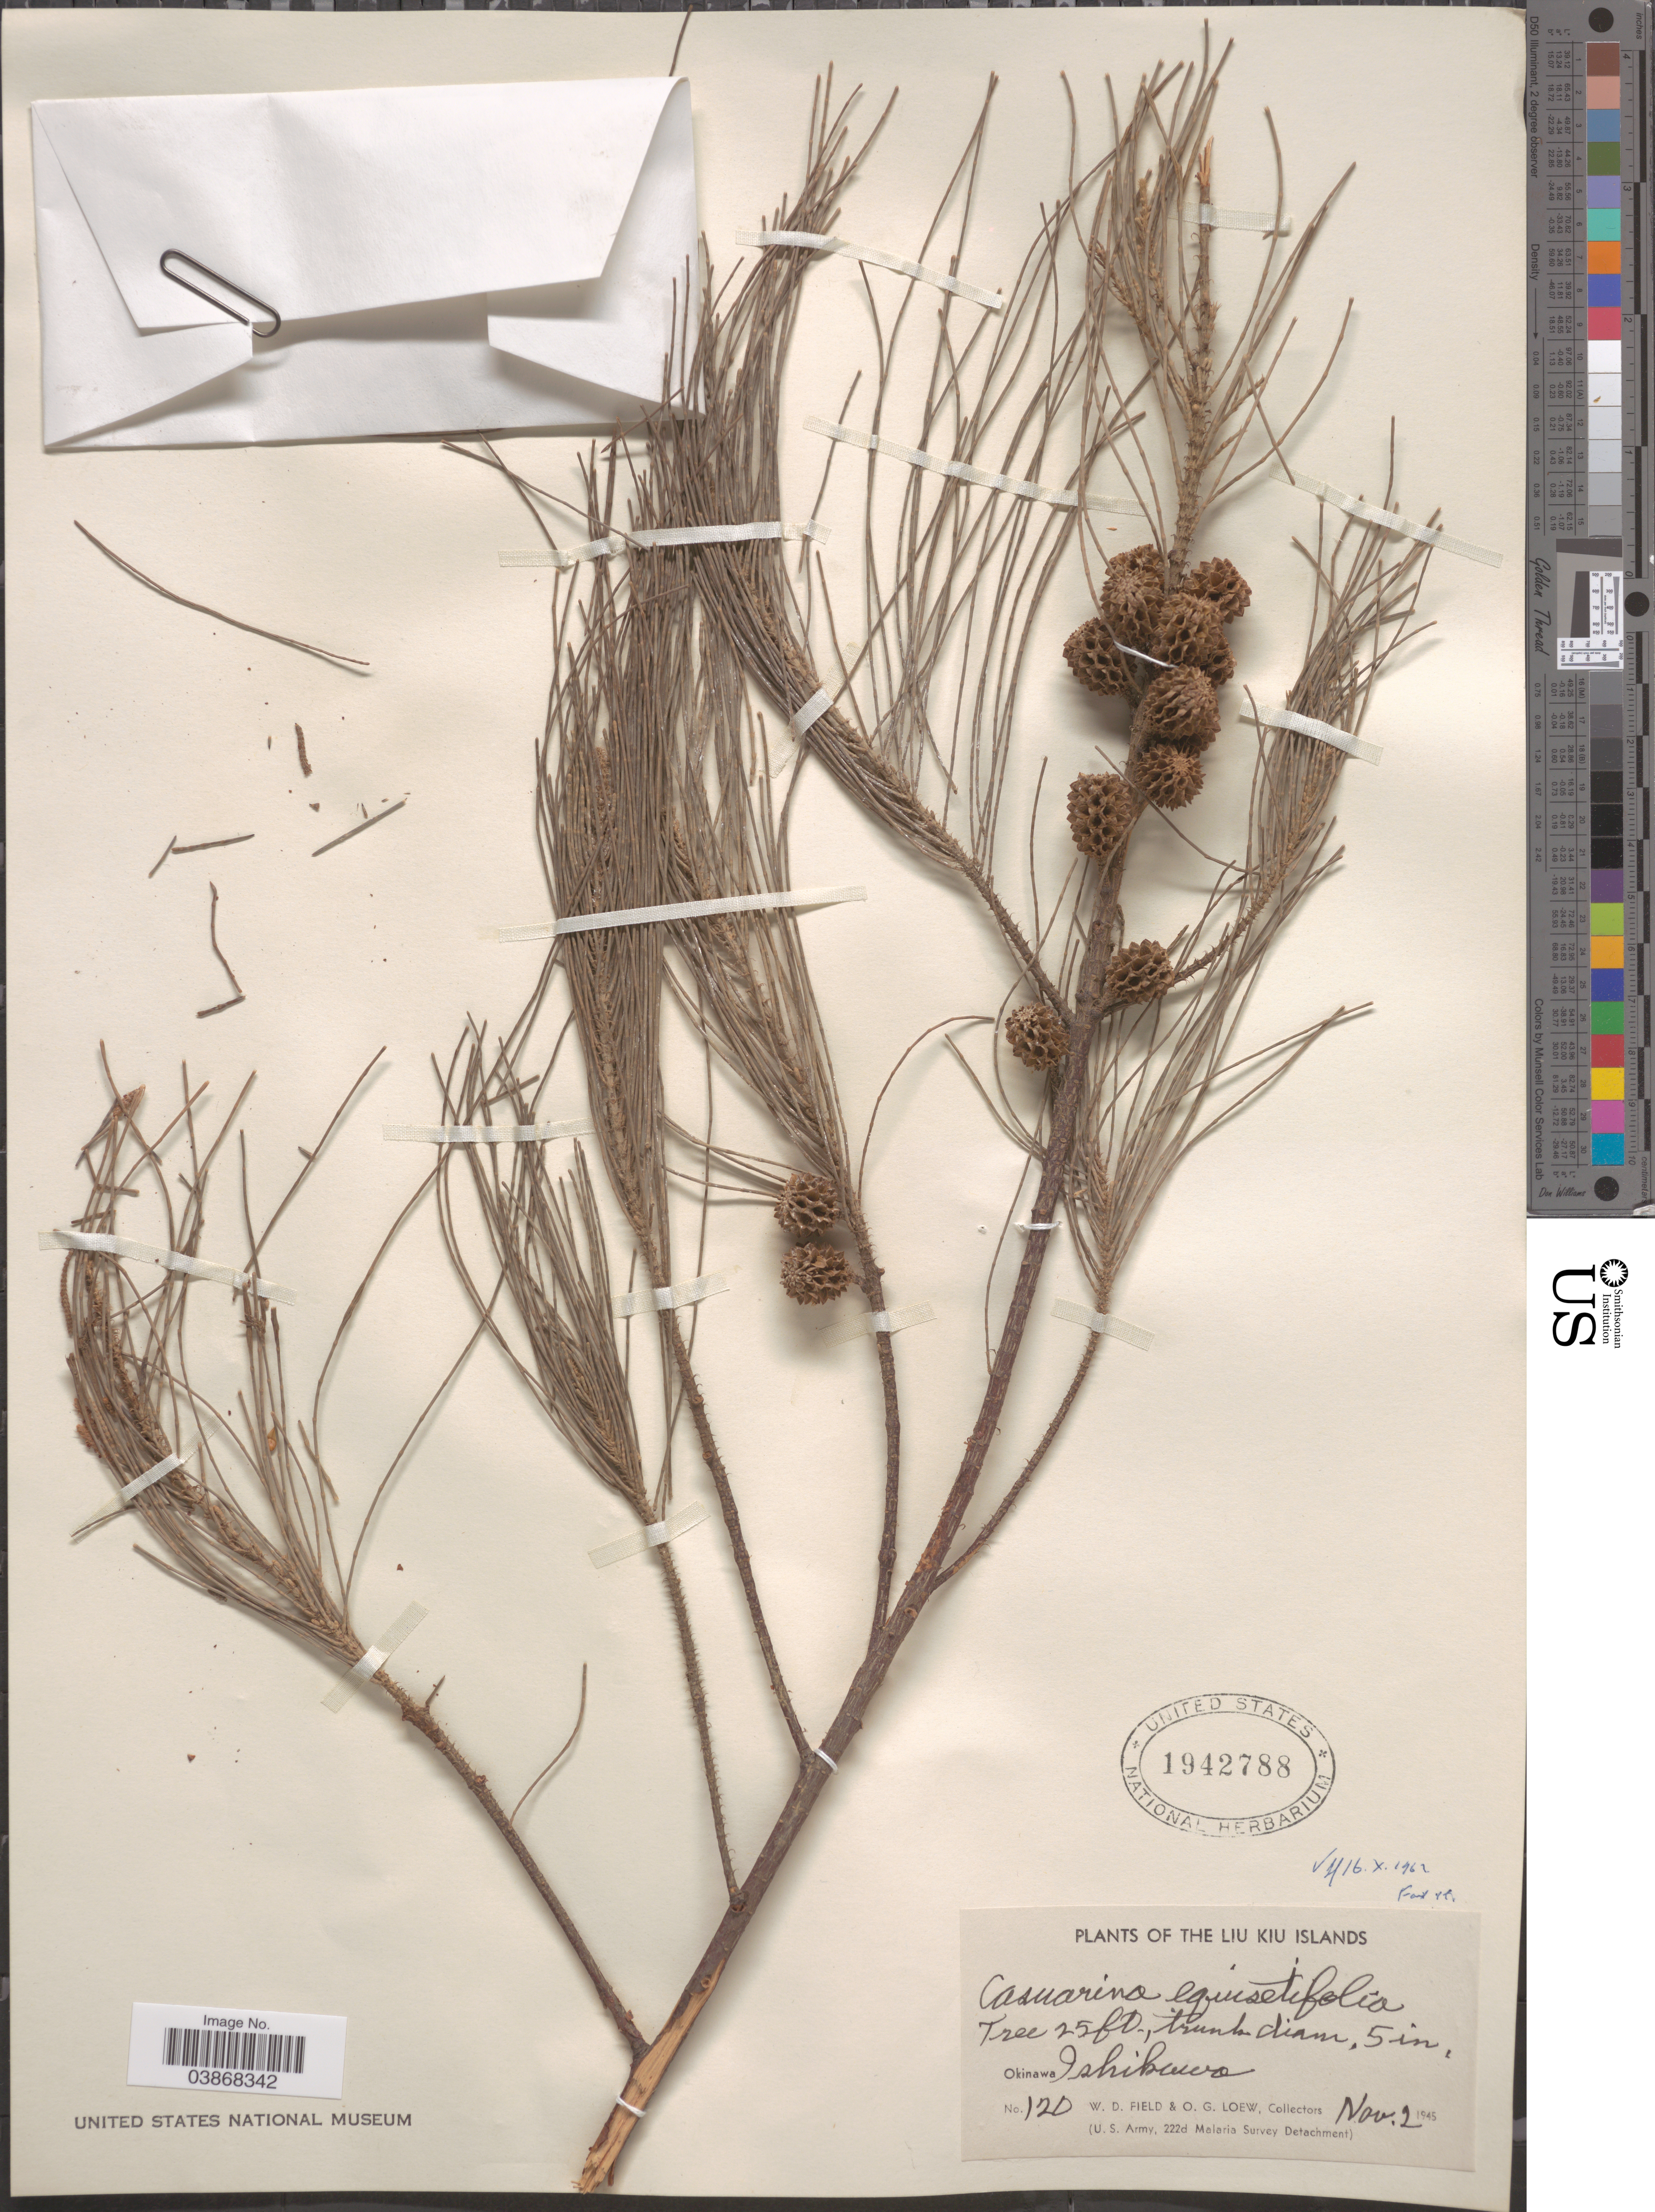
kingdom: Plantae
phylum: Tracheophyta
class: Magnoliopsida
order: Fagales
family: Casuarinaceae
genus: Casuarina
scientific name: Casuarina equisetifolia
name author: L.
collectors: W. D. Field & O. G. Loew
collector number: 120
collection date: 1945-11-02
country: Japan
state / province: Okinawa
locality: The Liu Kiu Islands. Ishikawo.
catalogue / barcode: US 1942788